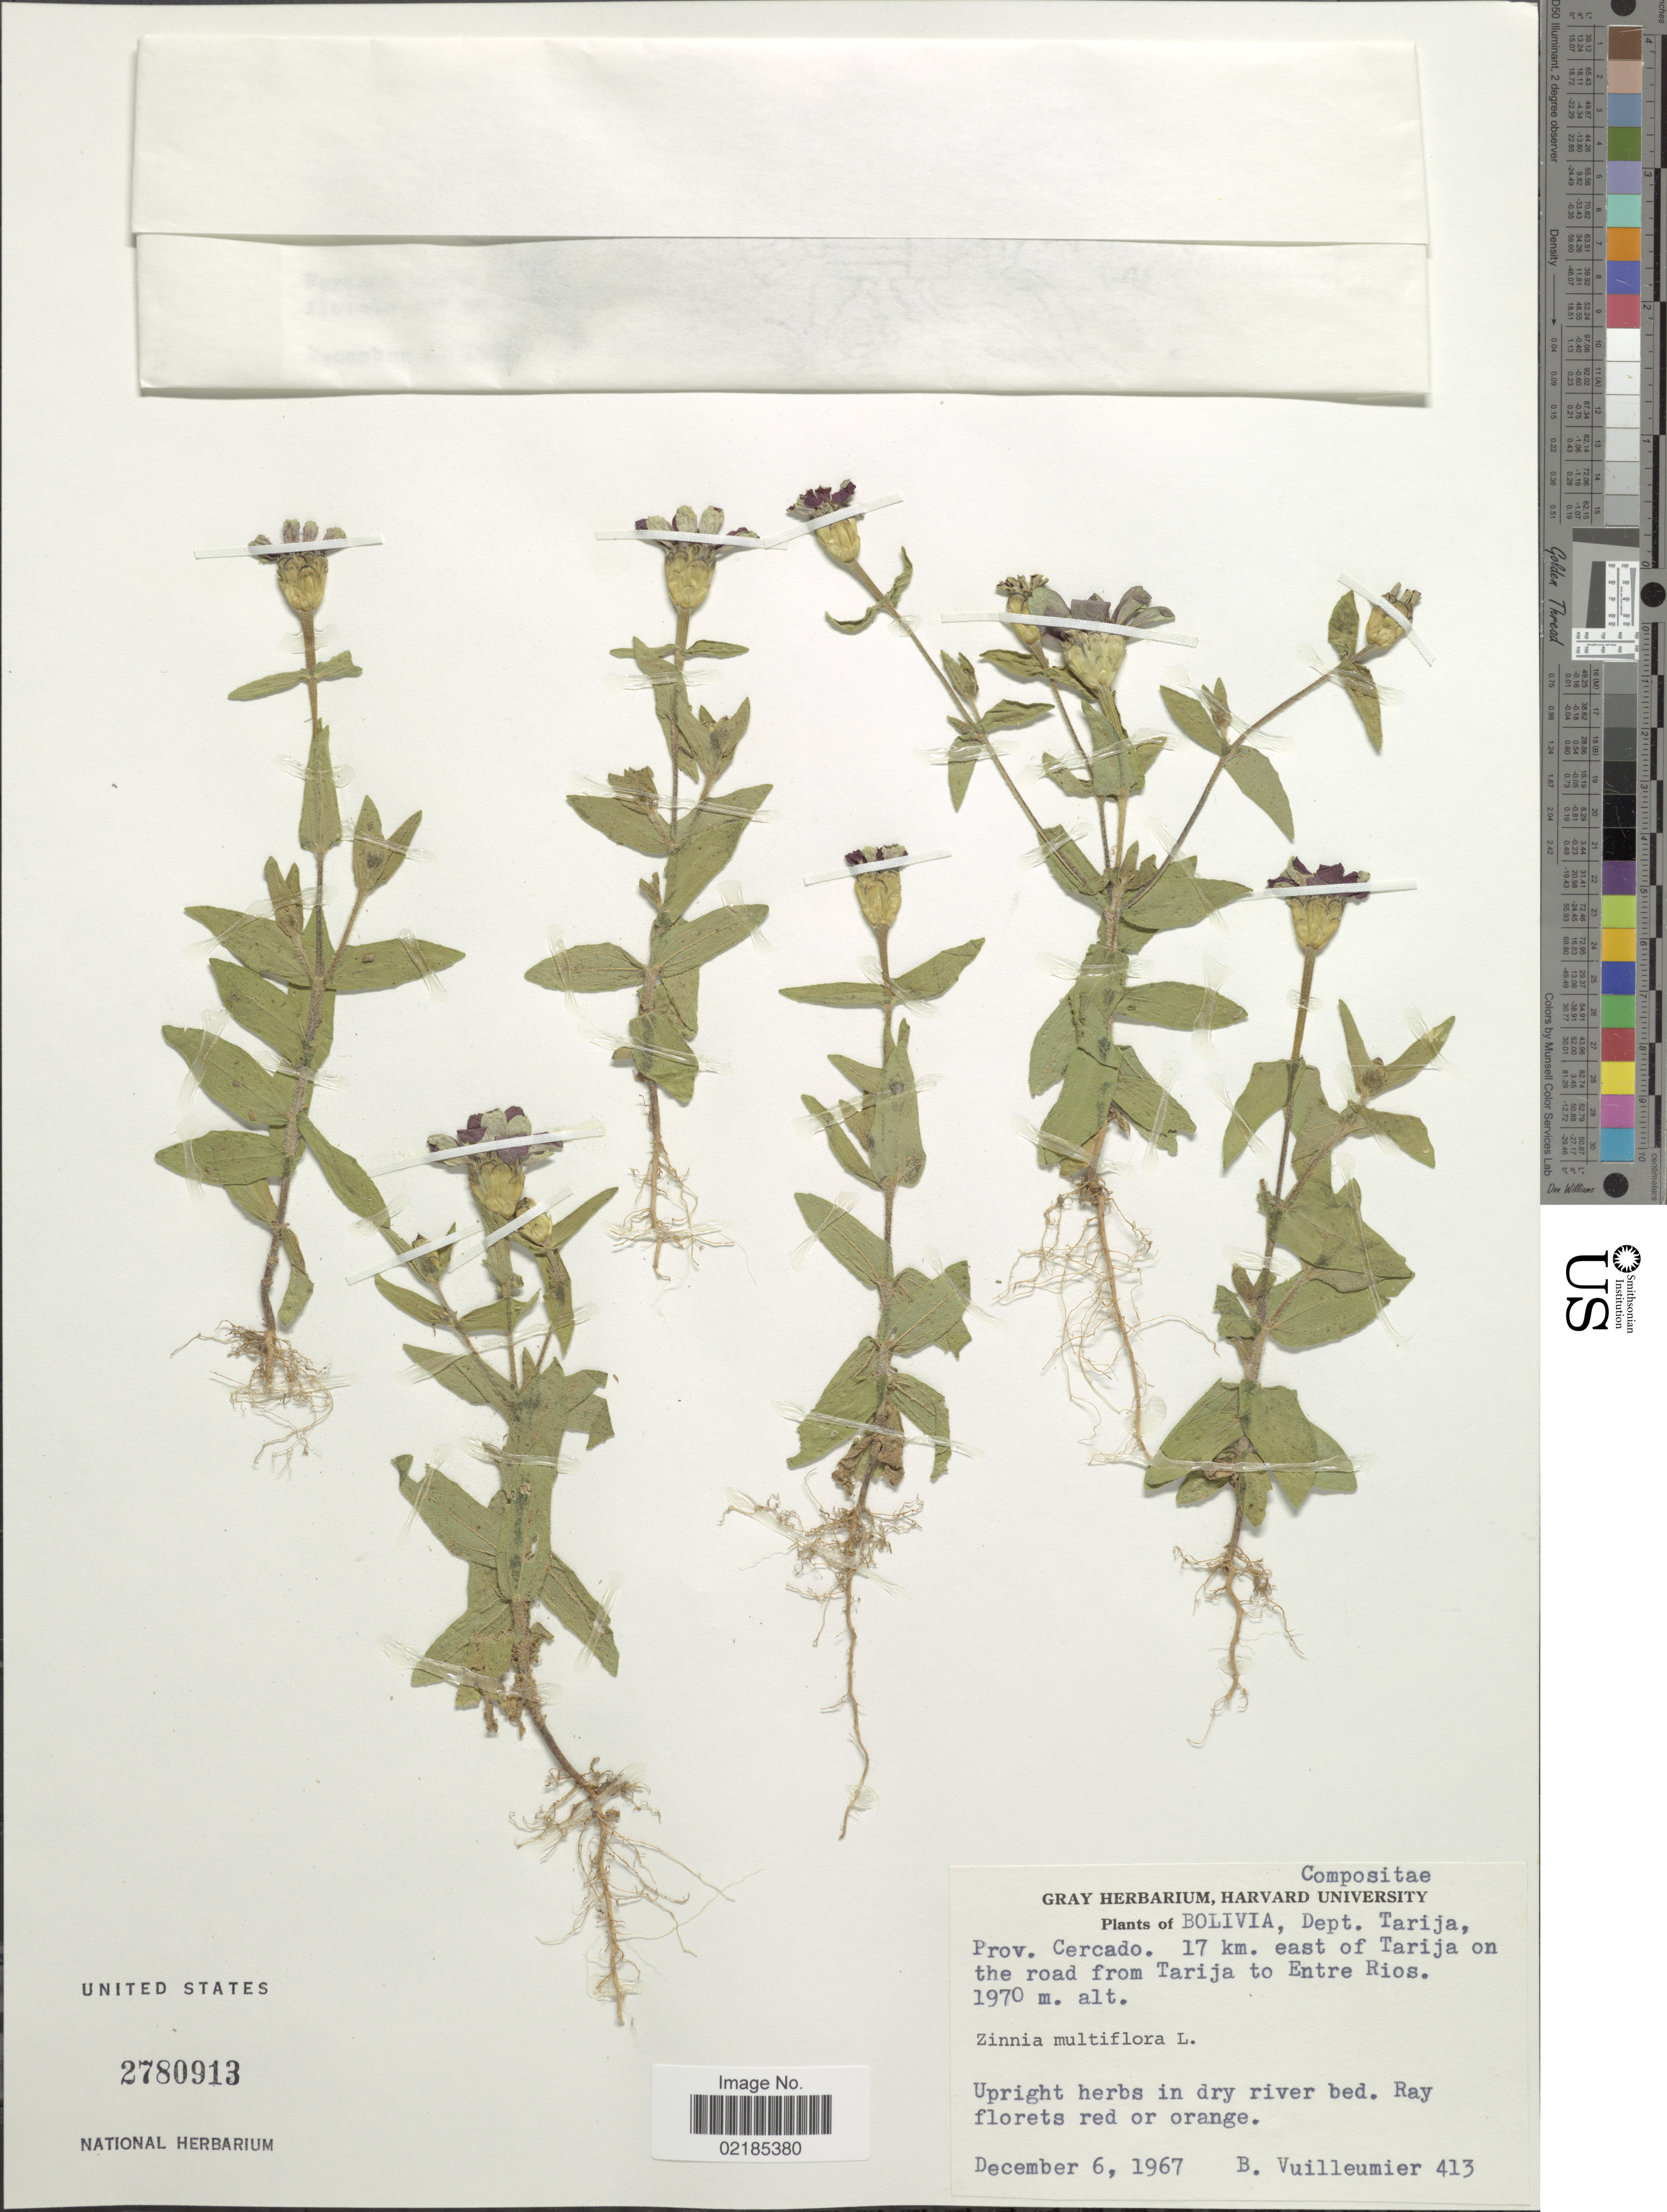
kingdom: Plantae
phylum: Tracheophyta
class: Magnoliopsida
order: Asterales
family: Asteraceae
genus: Zinnia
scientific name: Zinnia multiflora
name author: L.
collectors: B. Vuilleumier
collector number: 413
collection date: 1967-12-06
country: Bolivia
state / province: Tarija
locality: Prov. CErcado. 17 km. east of tarija on the road from Tarija to Entre Rios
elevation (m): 1970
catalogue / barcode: US 2780913